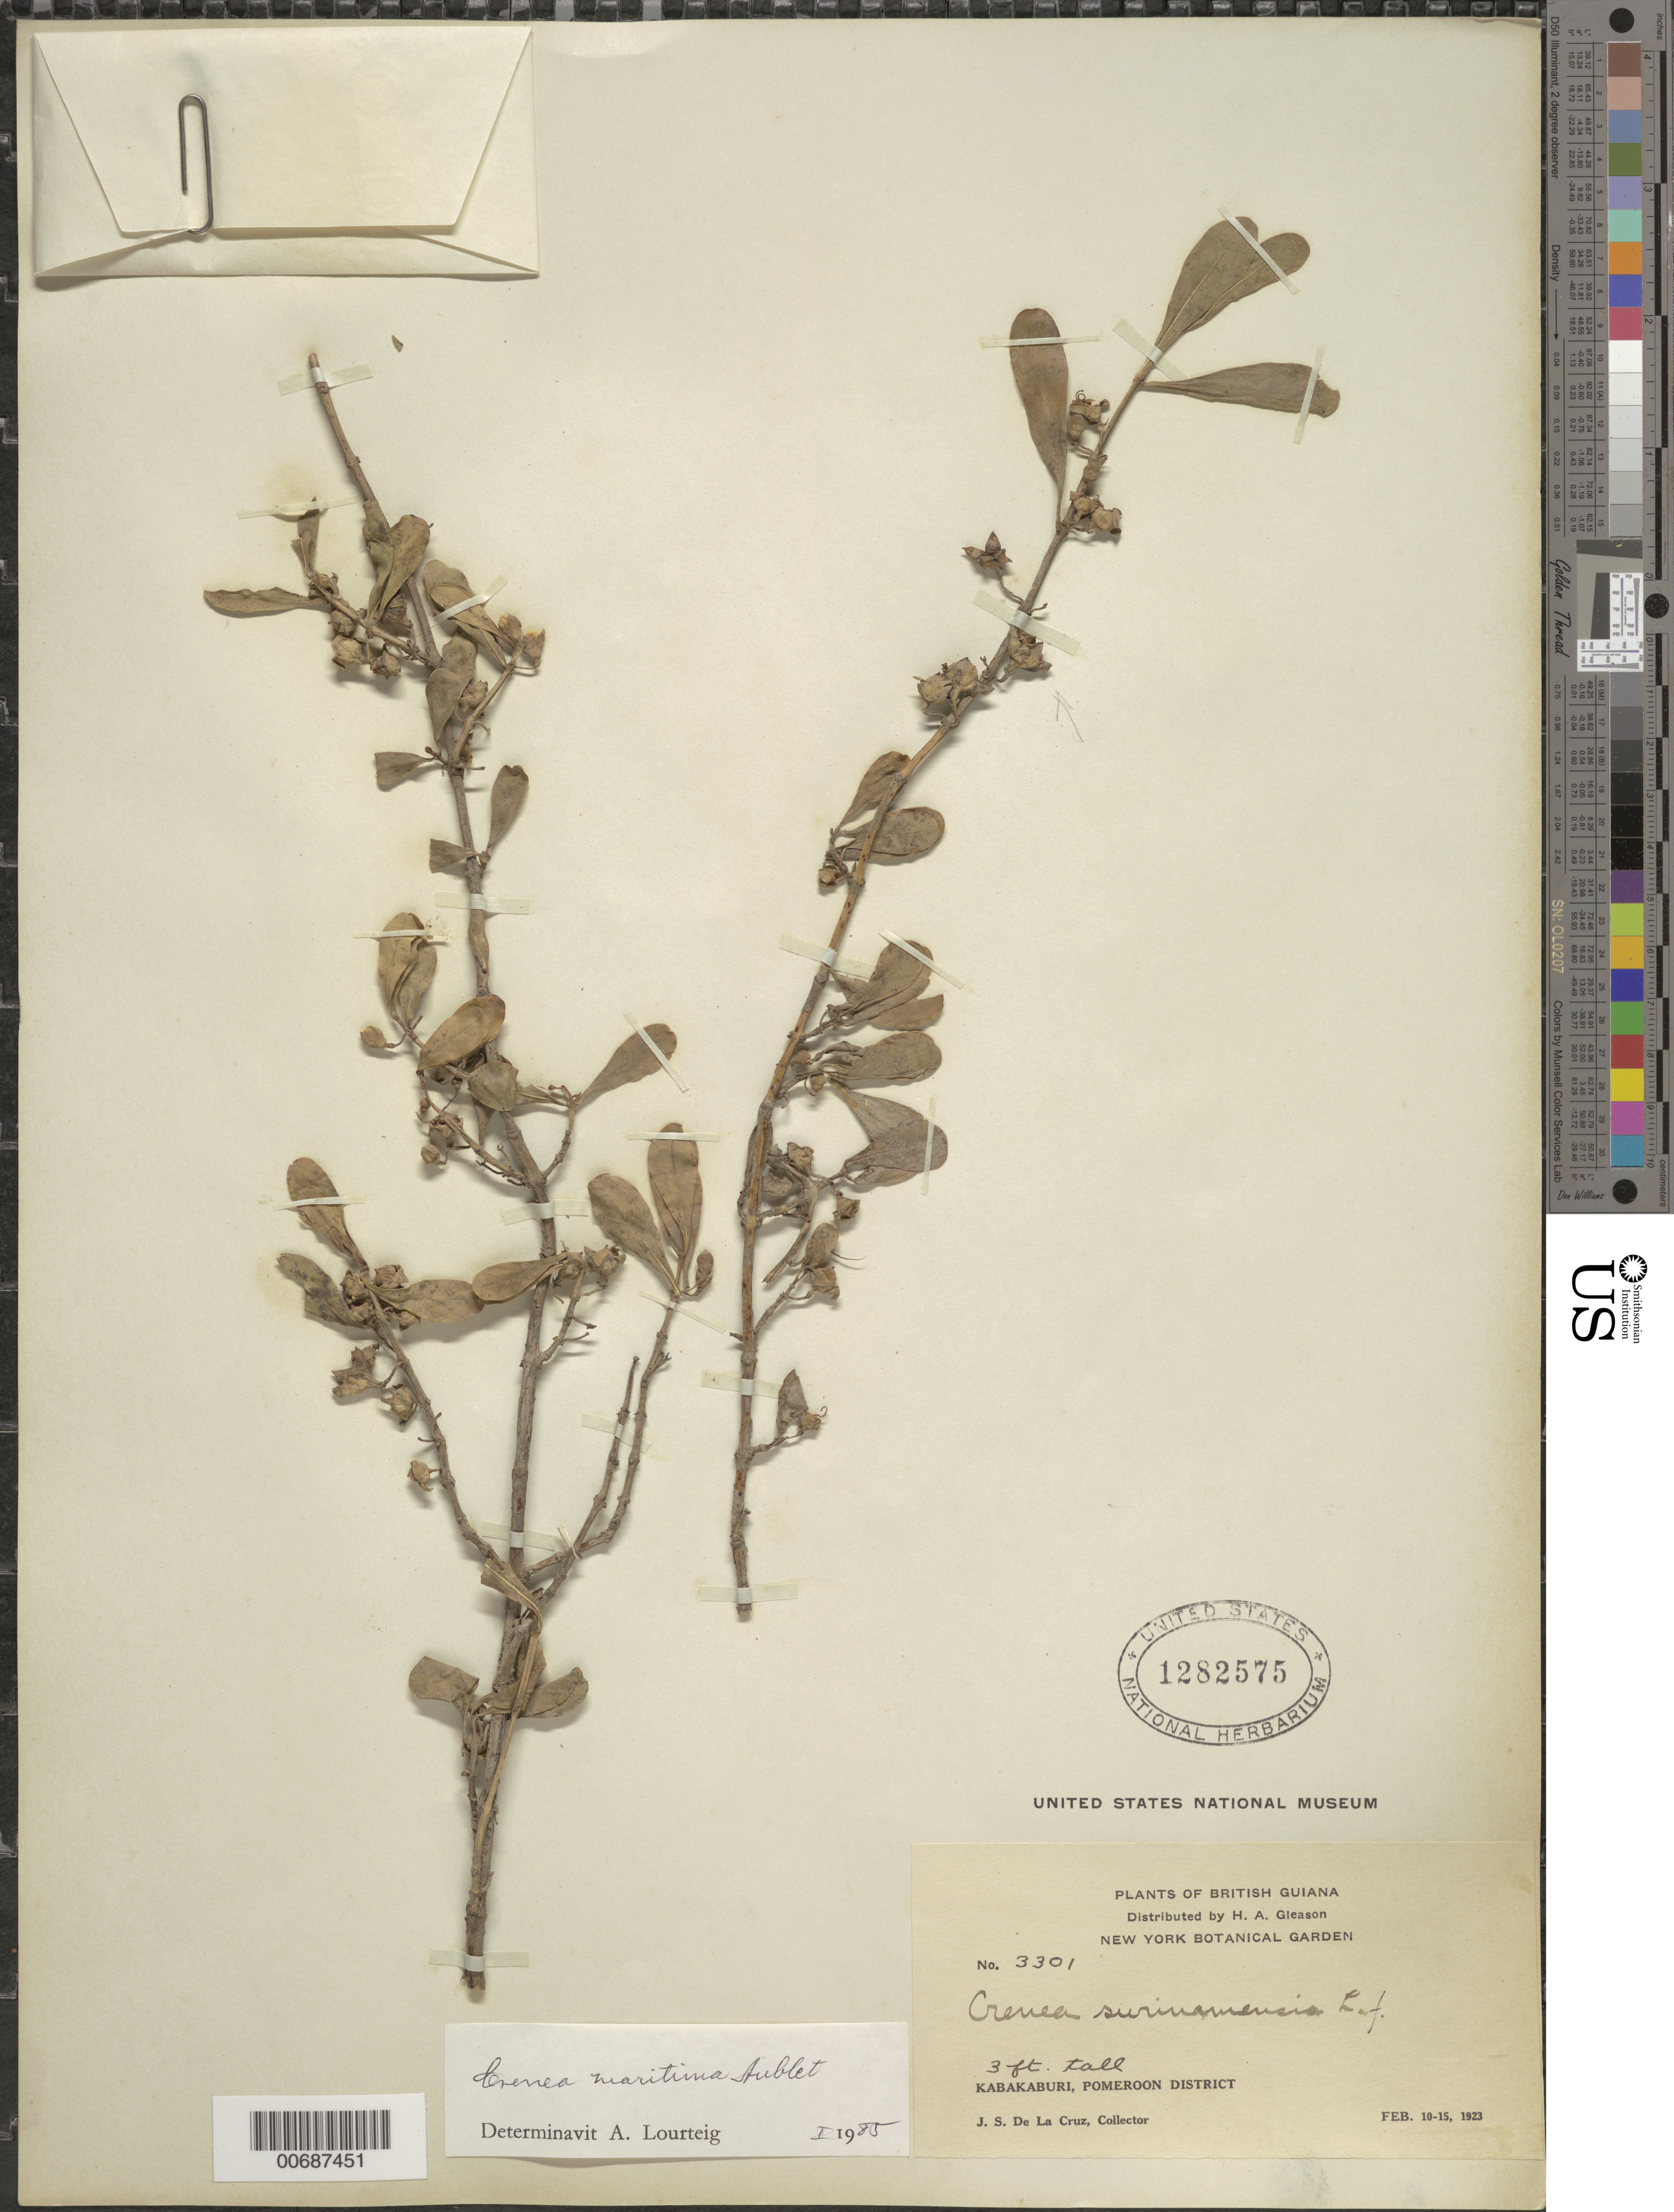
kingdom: Plantae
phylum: Tracheophyta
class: Magnoliopsida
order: Myrtales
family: Lythraceae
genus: Ammannia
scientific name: Ammannia maritima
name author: (Aubl.) S.A. Graham et al.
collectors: J. S. de la Cruz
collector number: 3301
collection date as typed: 10-Feb-23 to 15-Feb-23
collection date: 1923-02-10/1923-02-15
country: Guyana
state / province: Pomeroon-Supenaam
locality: Kabakaburi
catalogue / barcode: US 1282575